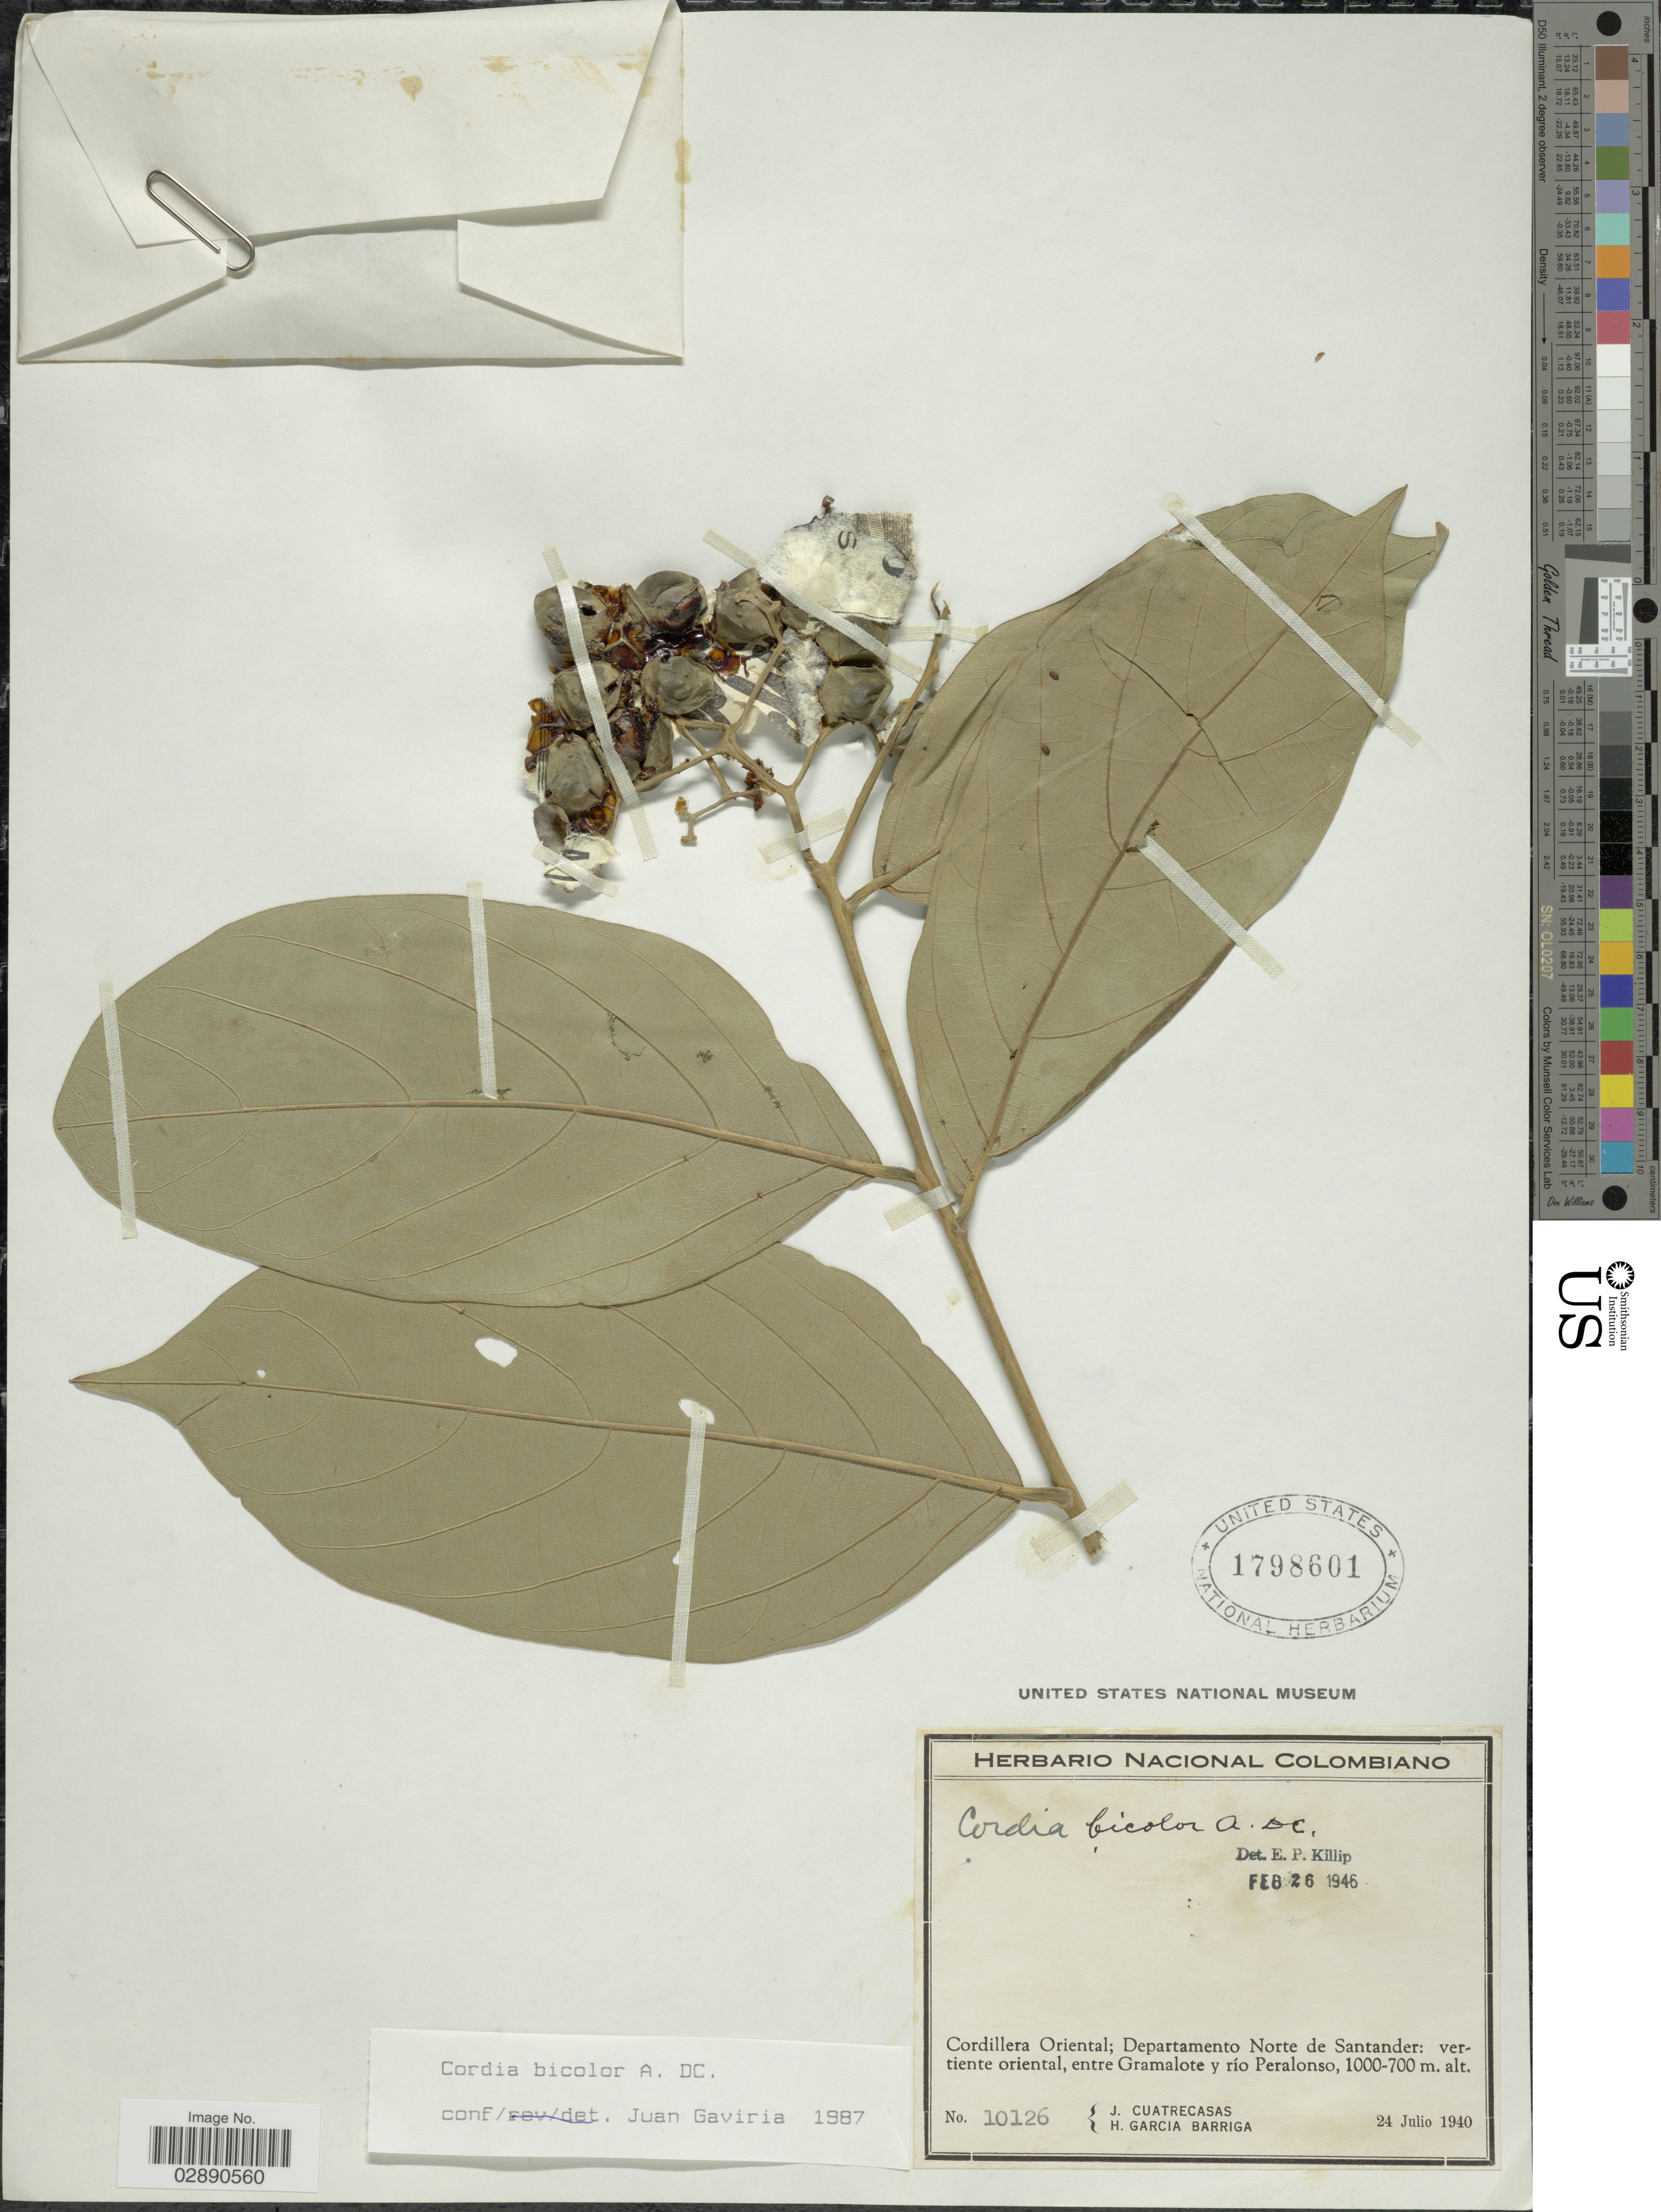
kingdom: Plantae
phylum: Tracheophyta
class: Magnoliopsida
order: Boraginales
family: Cordiaceae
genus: Cordia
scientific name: Cordia bicolor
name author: A. DC.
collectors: J. Cuatrecasas & H. García Barriga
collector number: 10126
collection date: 1940-07-24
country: Colombia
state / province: Norte de Santander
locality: Cordillera Oriental; vertiente oriental, entre Gramalote y río Peralonso.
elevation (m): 700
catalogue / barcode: US 1798601